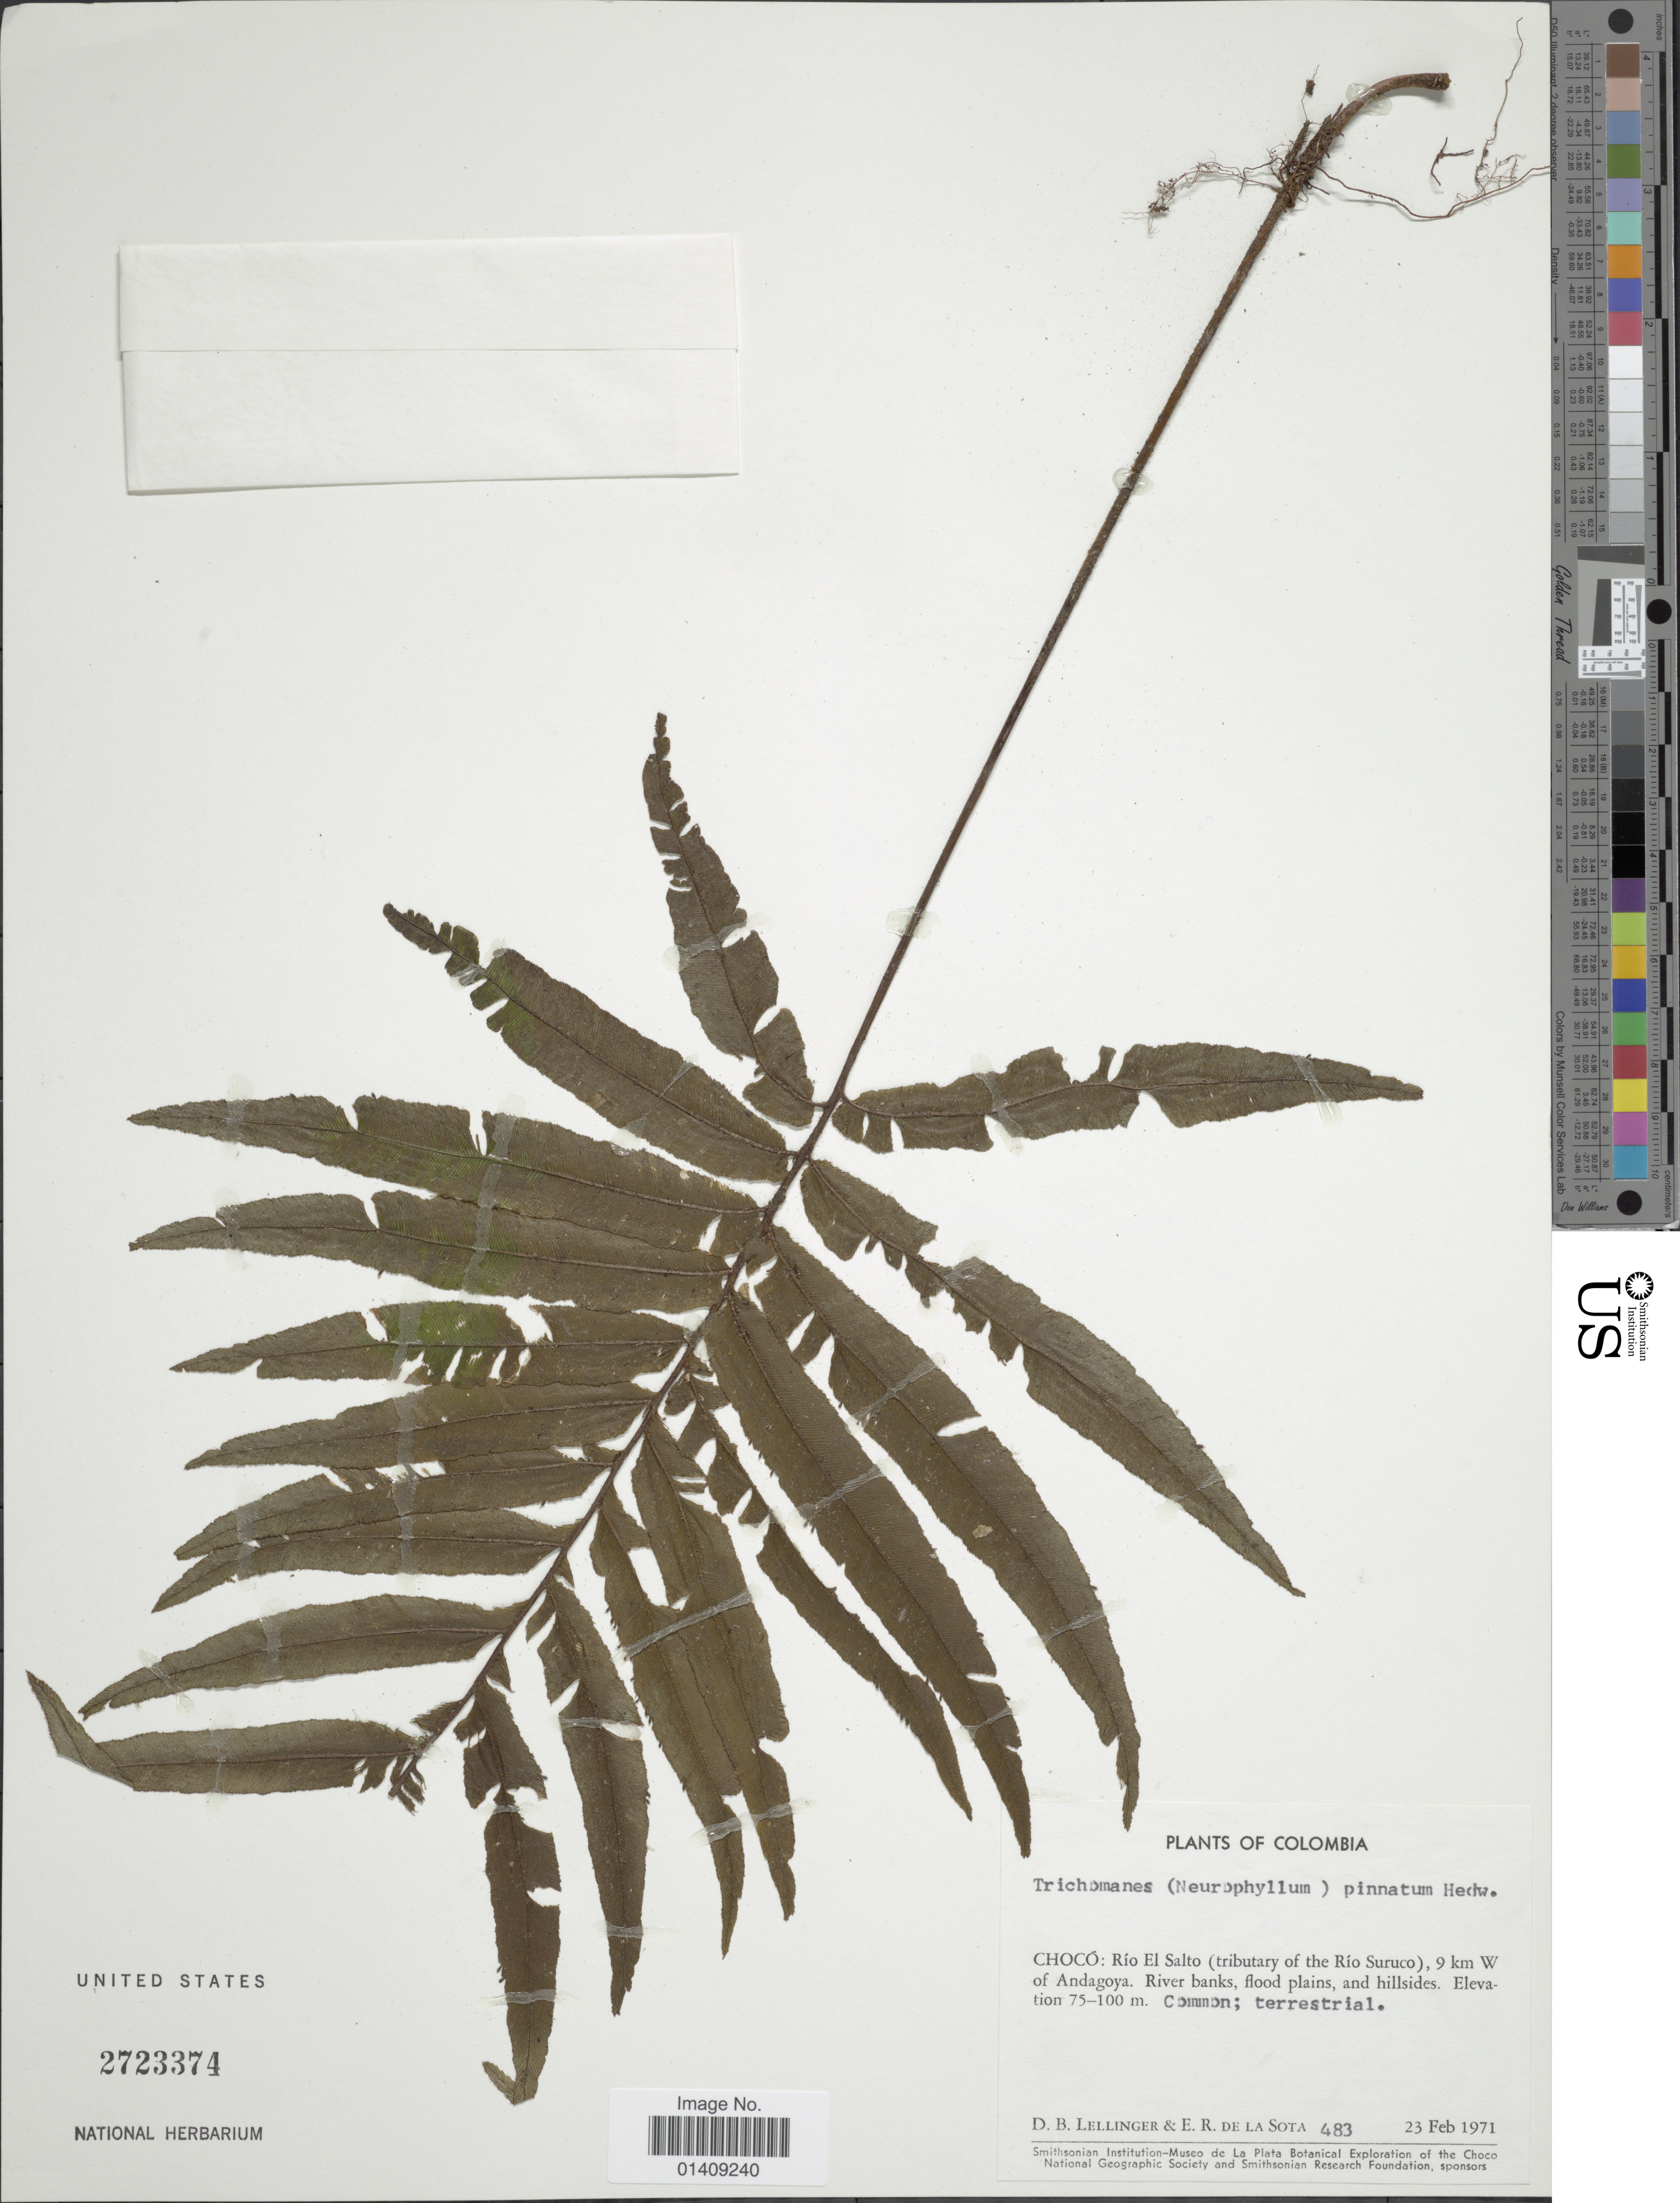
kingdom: Plantae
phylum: Tracheophyta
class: Polypodiopsida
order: Hymenophyllales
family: Hymenophyllaceae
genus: Trichomanes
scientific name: Trichomanes pinnatum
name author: Hedw.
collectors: D. B. Lellinger & E. R. de la Sota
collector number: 483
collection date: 1971-02-23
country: Colombia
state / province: Chocó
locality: Choco: Rio El Salto (tributary of Rio Suruco) 9 km W of Andagoya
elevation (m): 75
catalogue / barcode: US 2723374